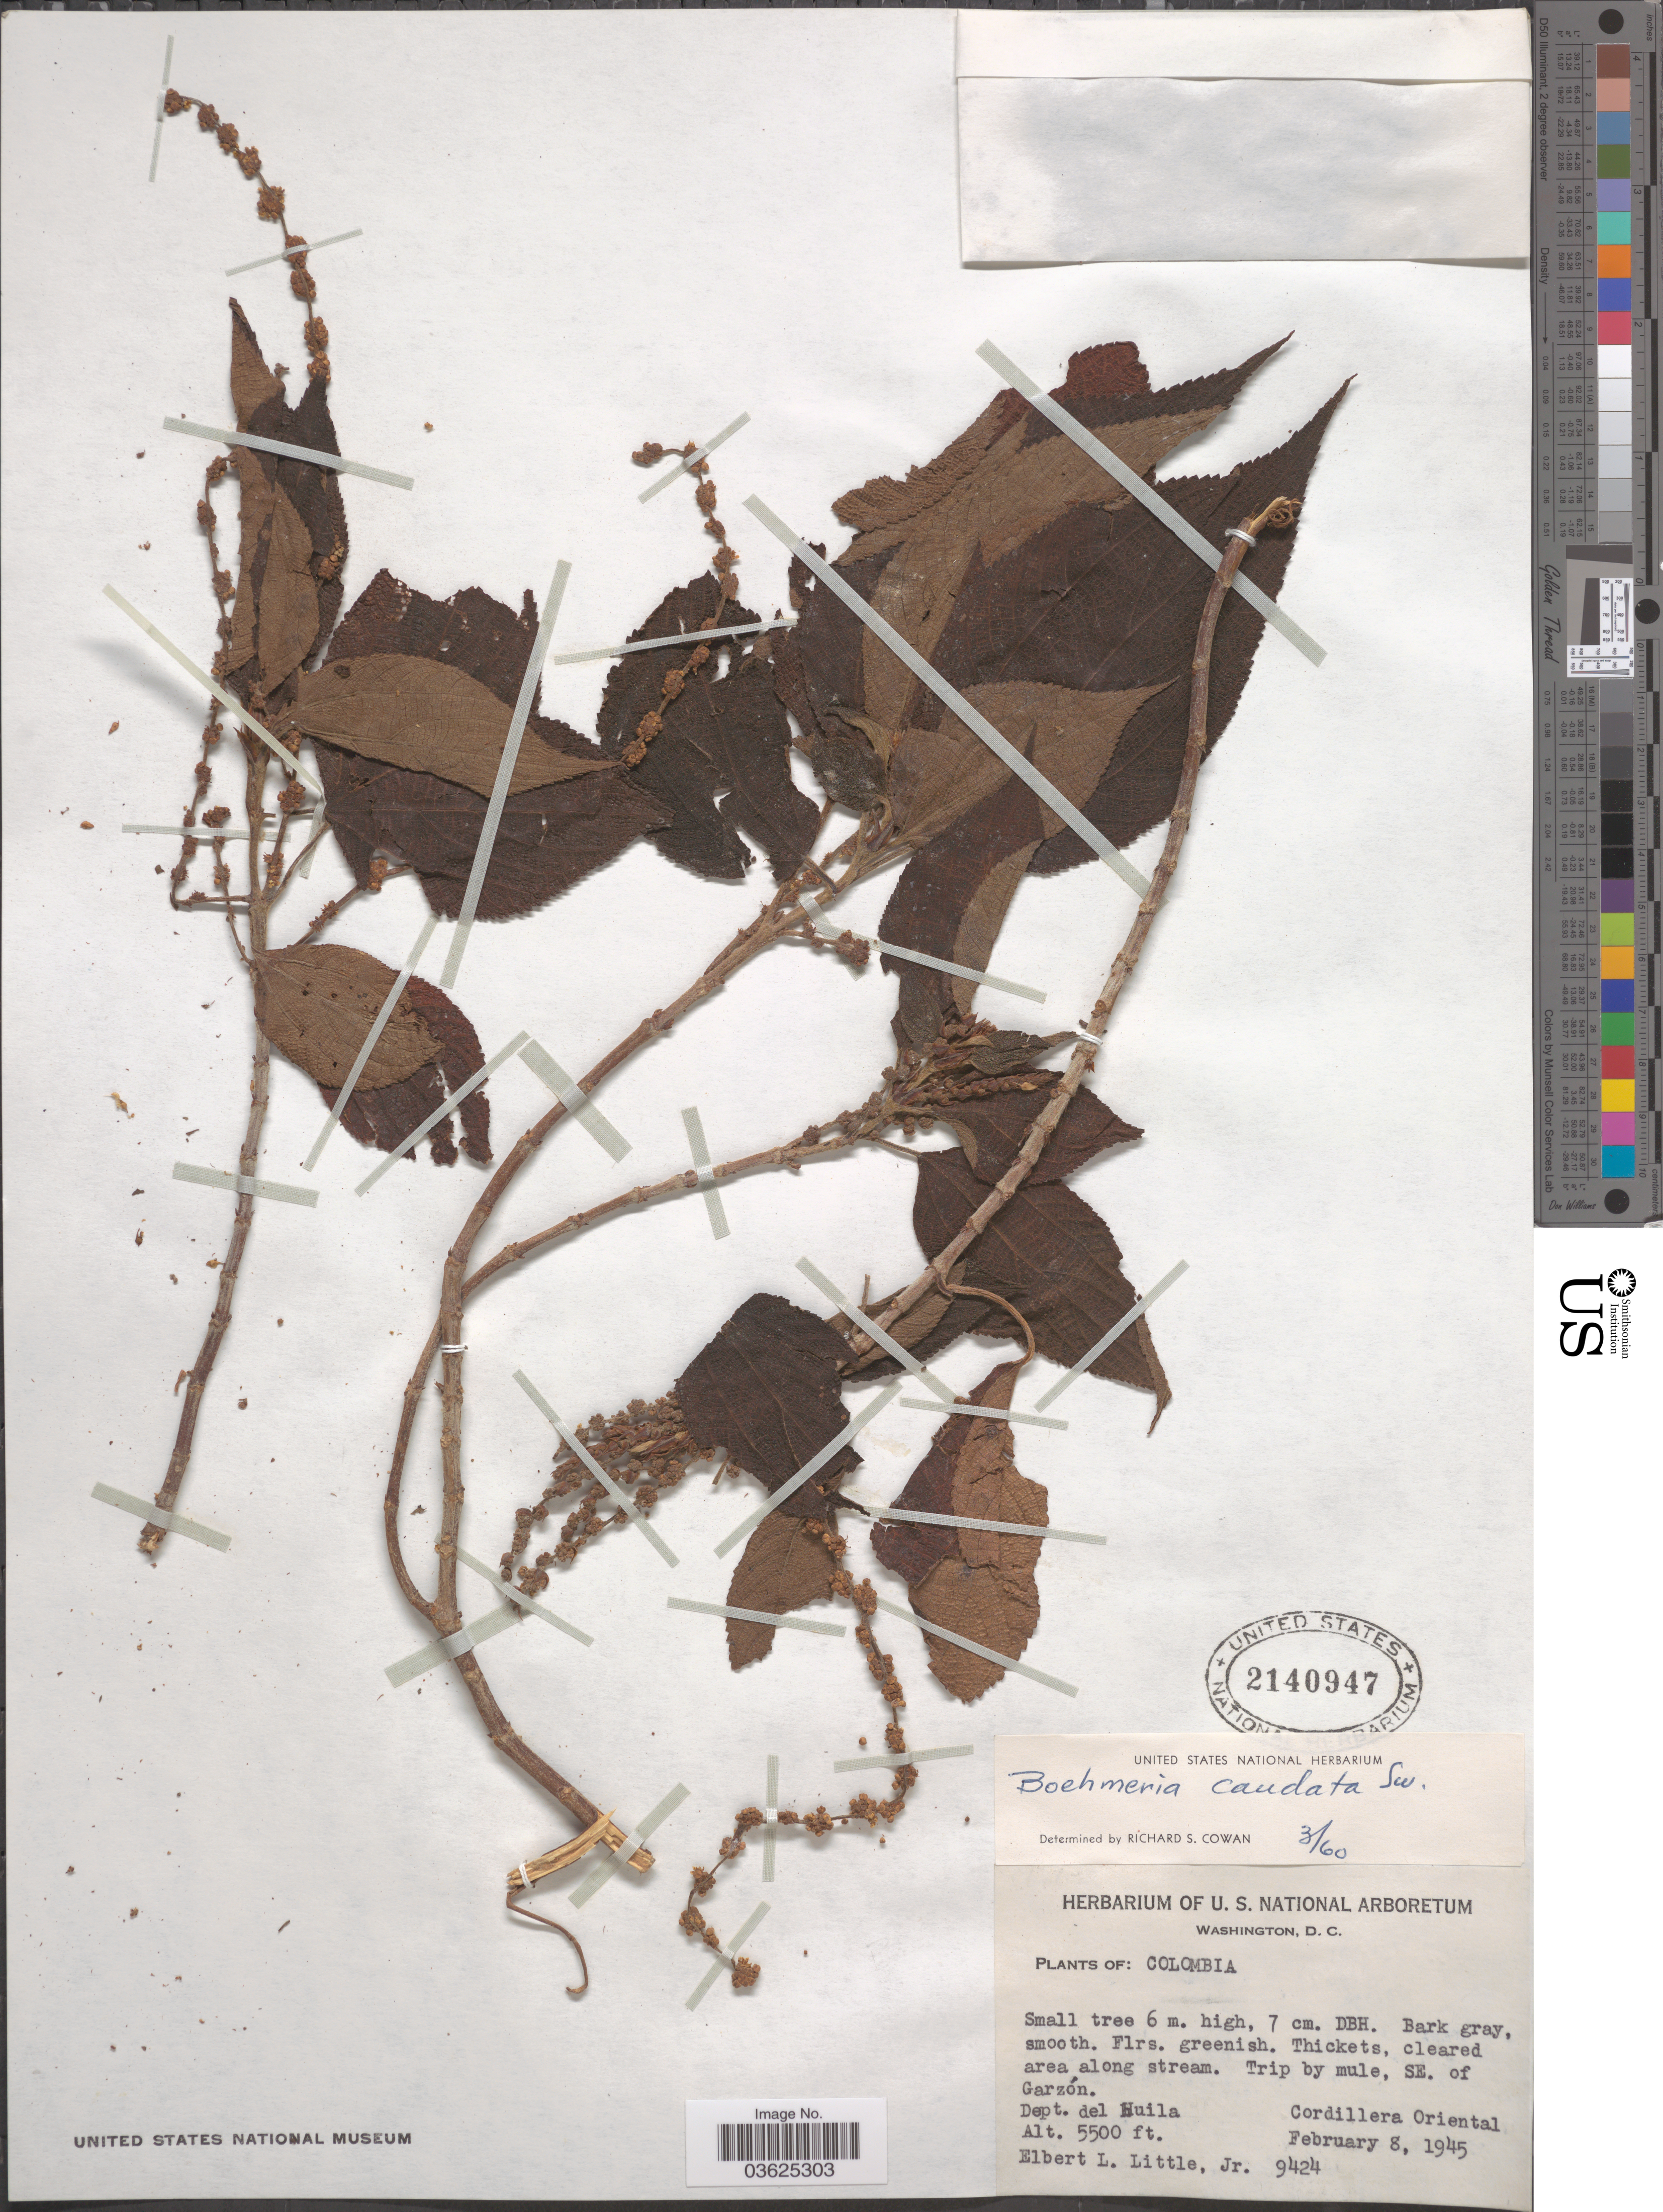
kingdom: Plantae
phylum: Tracheophyta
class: Magnoliopsida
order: Rosales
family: Urticaceae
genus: Boehmeria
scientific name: Boehmeria caudata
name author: Sw.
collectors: E. L. Little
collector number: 9424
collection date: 1945-02-08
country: Colombia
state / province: Huila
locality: Trip by mule, SE. of Garzón. Dept. del Huila. Cordillera Oriental.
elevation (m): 1676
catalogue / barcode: US 2140947